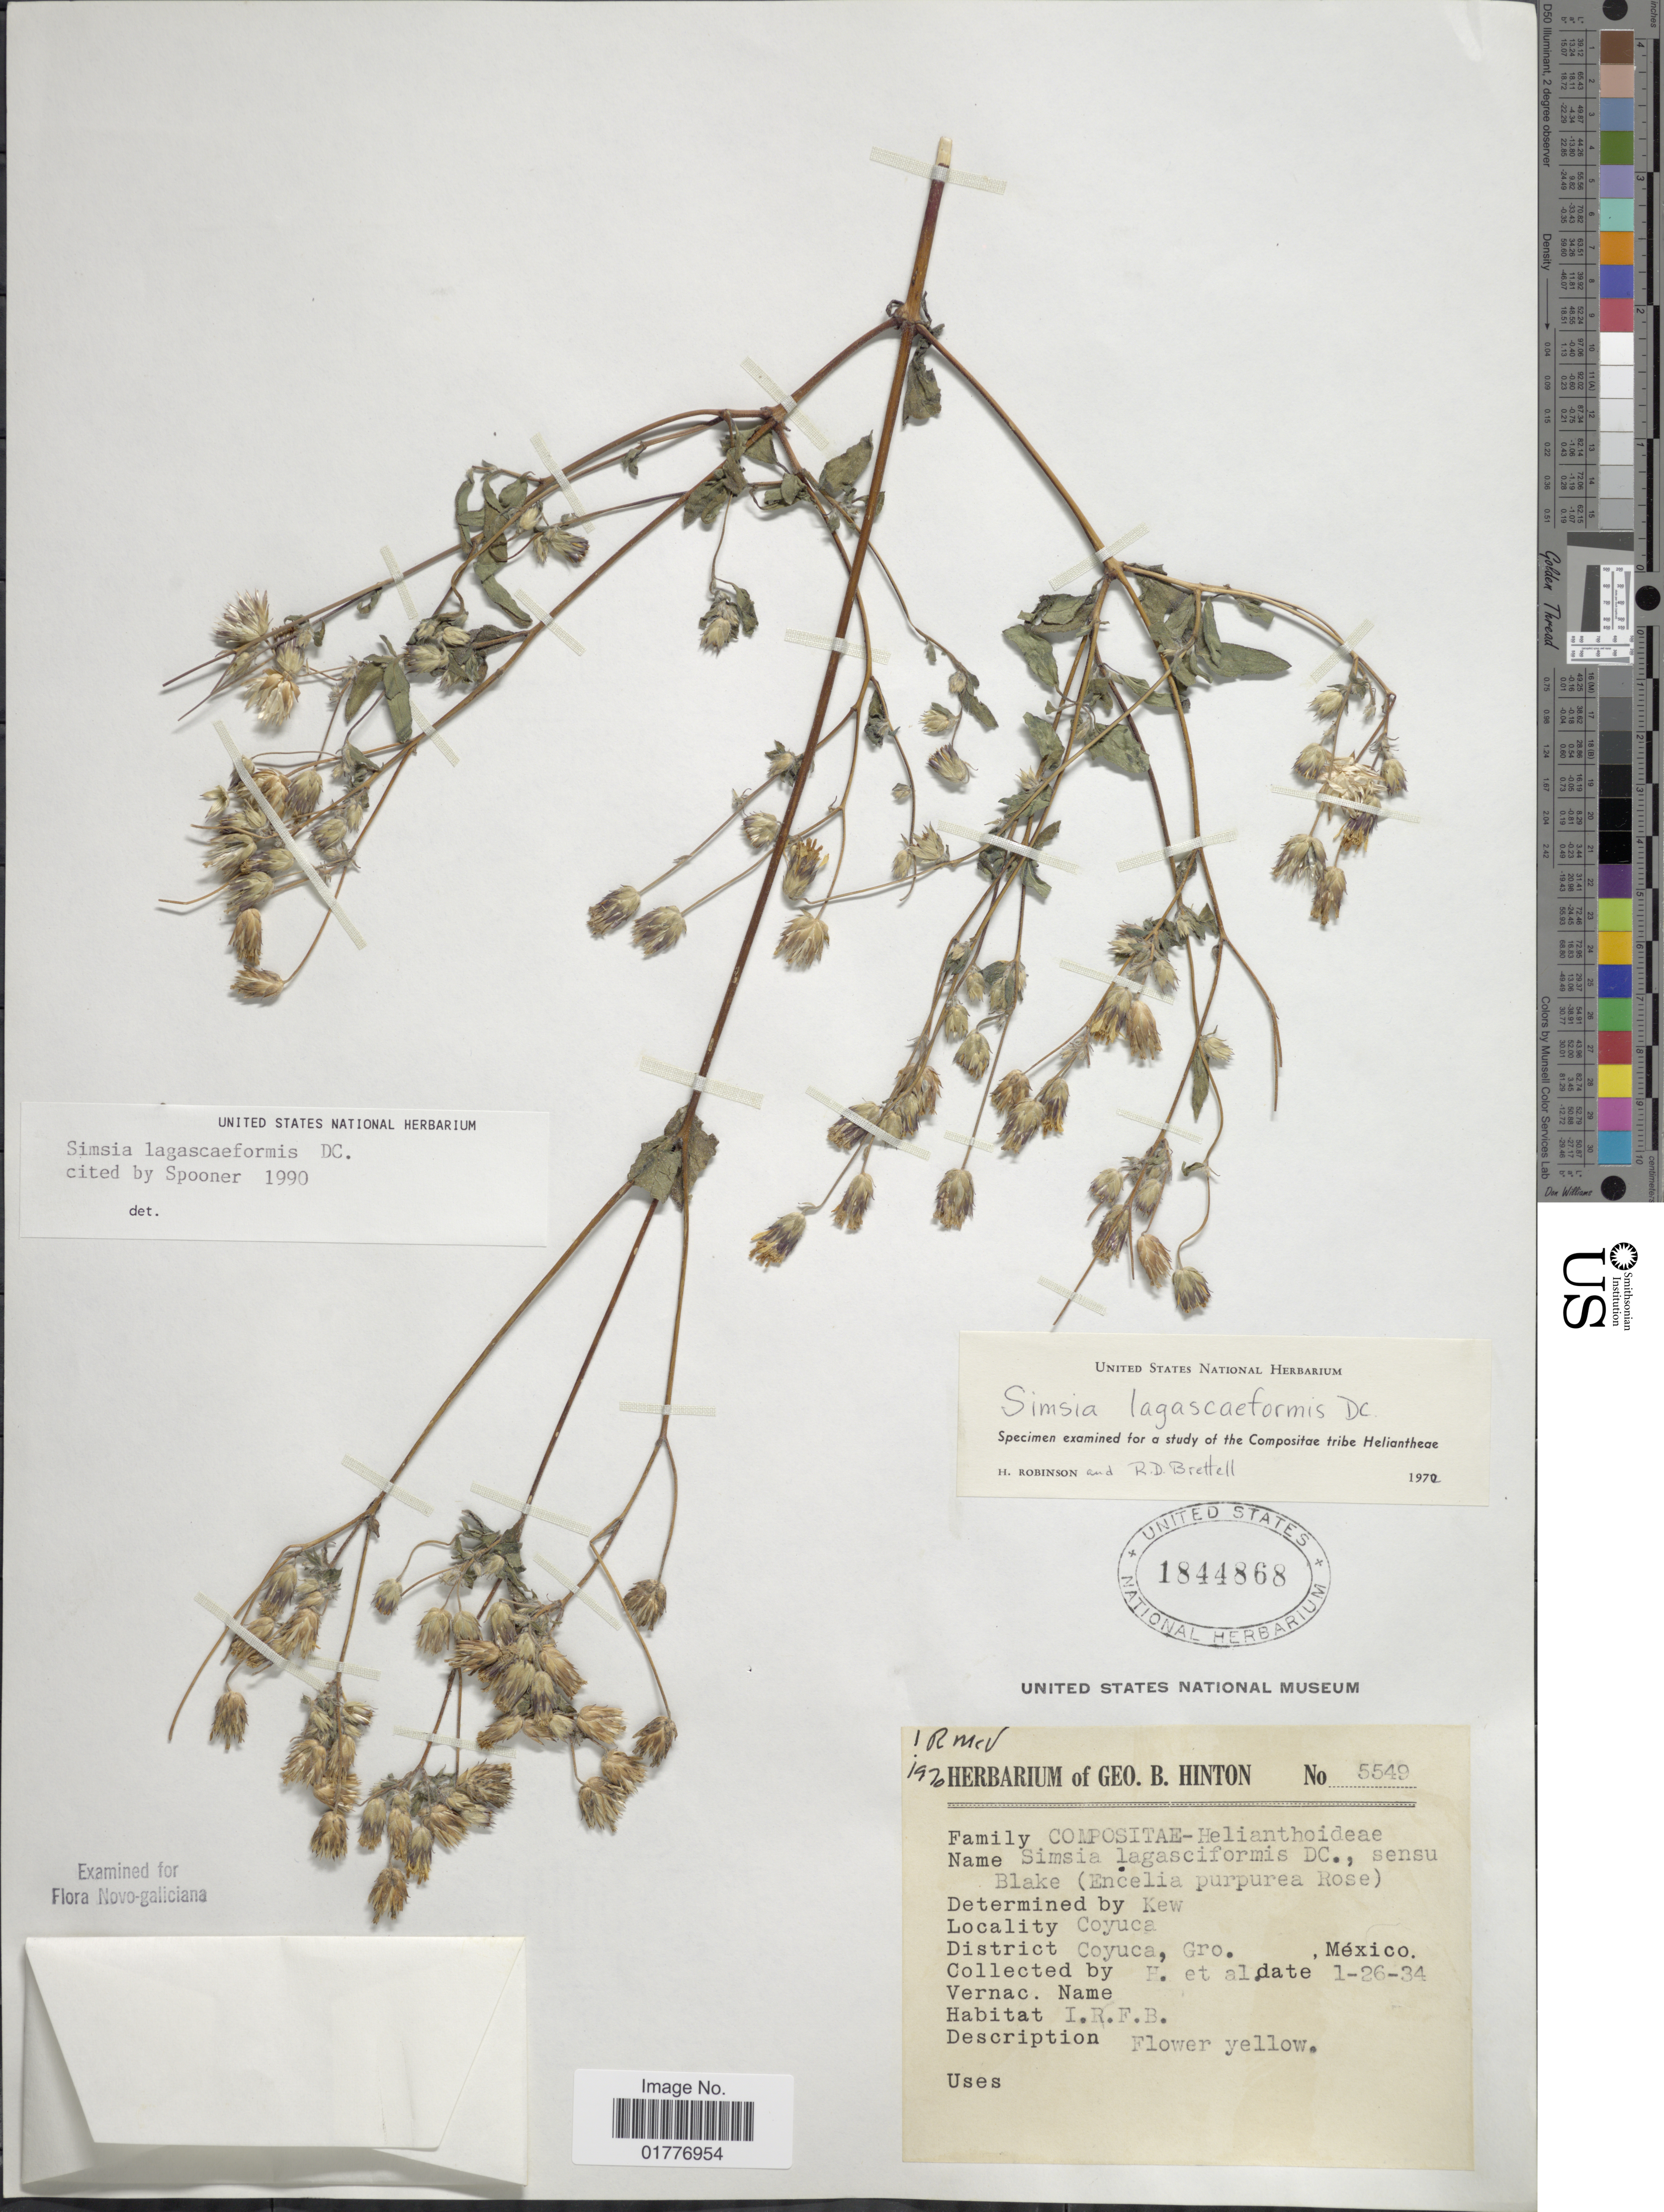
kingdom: Plantae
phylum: Tracheophyta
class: Magnoliopsida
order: Asterales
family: Asteraceae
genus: Simsia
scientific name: Simsia lagasceiformis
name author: DC.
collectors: G. B. Hinton & et al.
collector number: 5549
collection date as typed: Transcribed d/m/y: 26/1/34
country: Mexico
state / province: Guerrero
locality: Coyuca, District Coyuca, Gro., Mexico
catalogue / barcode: US 1844868